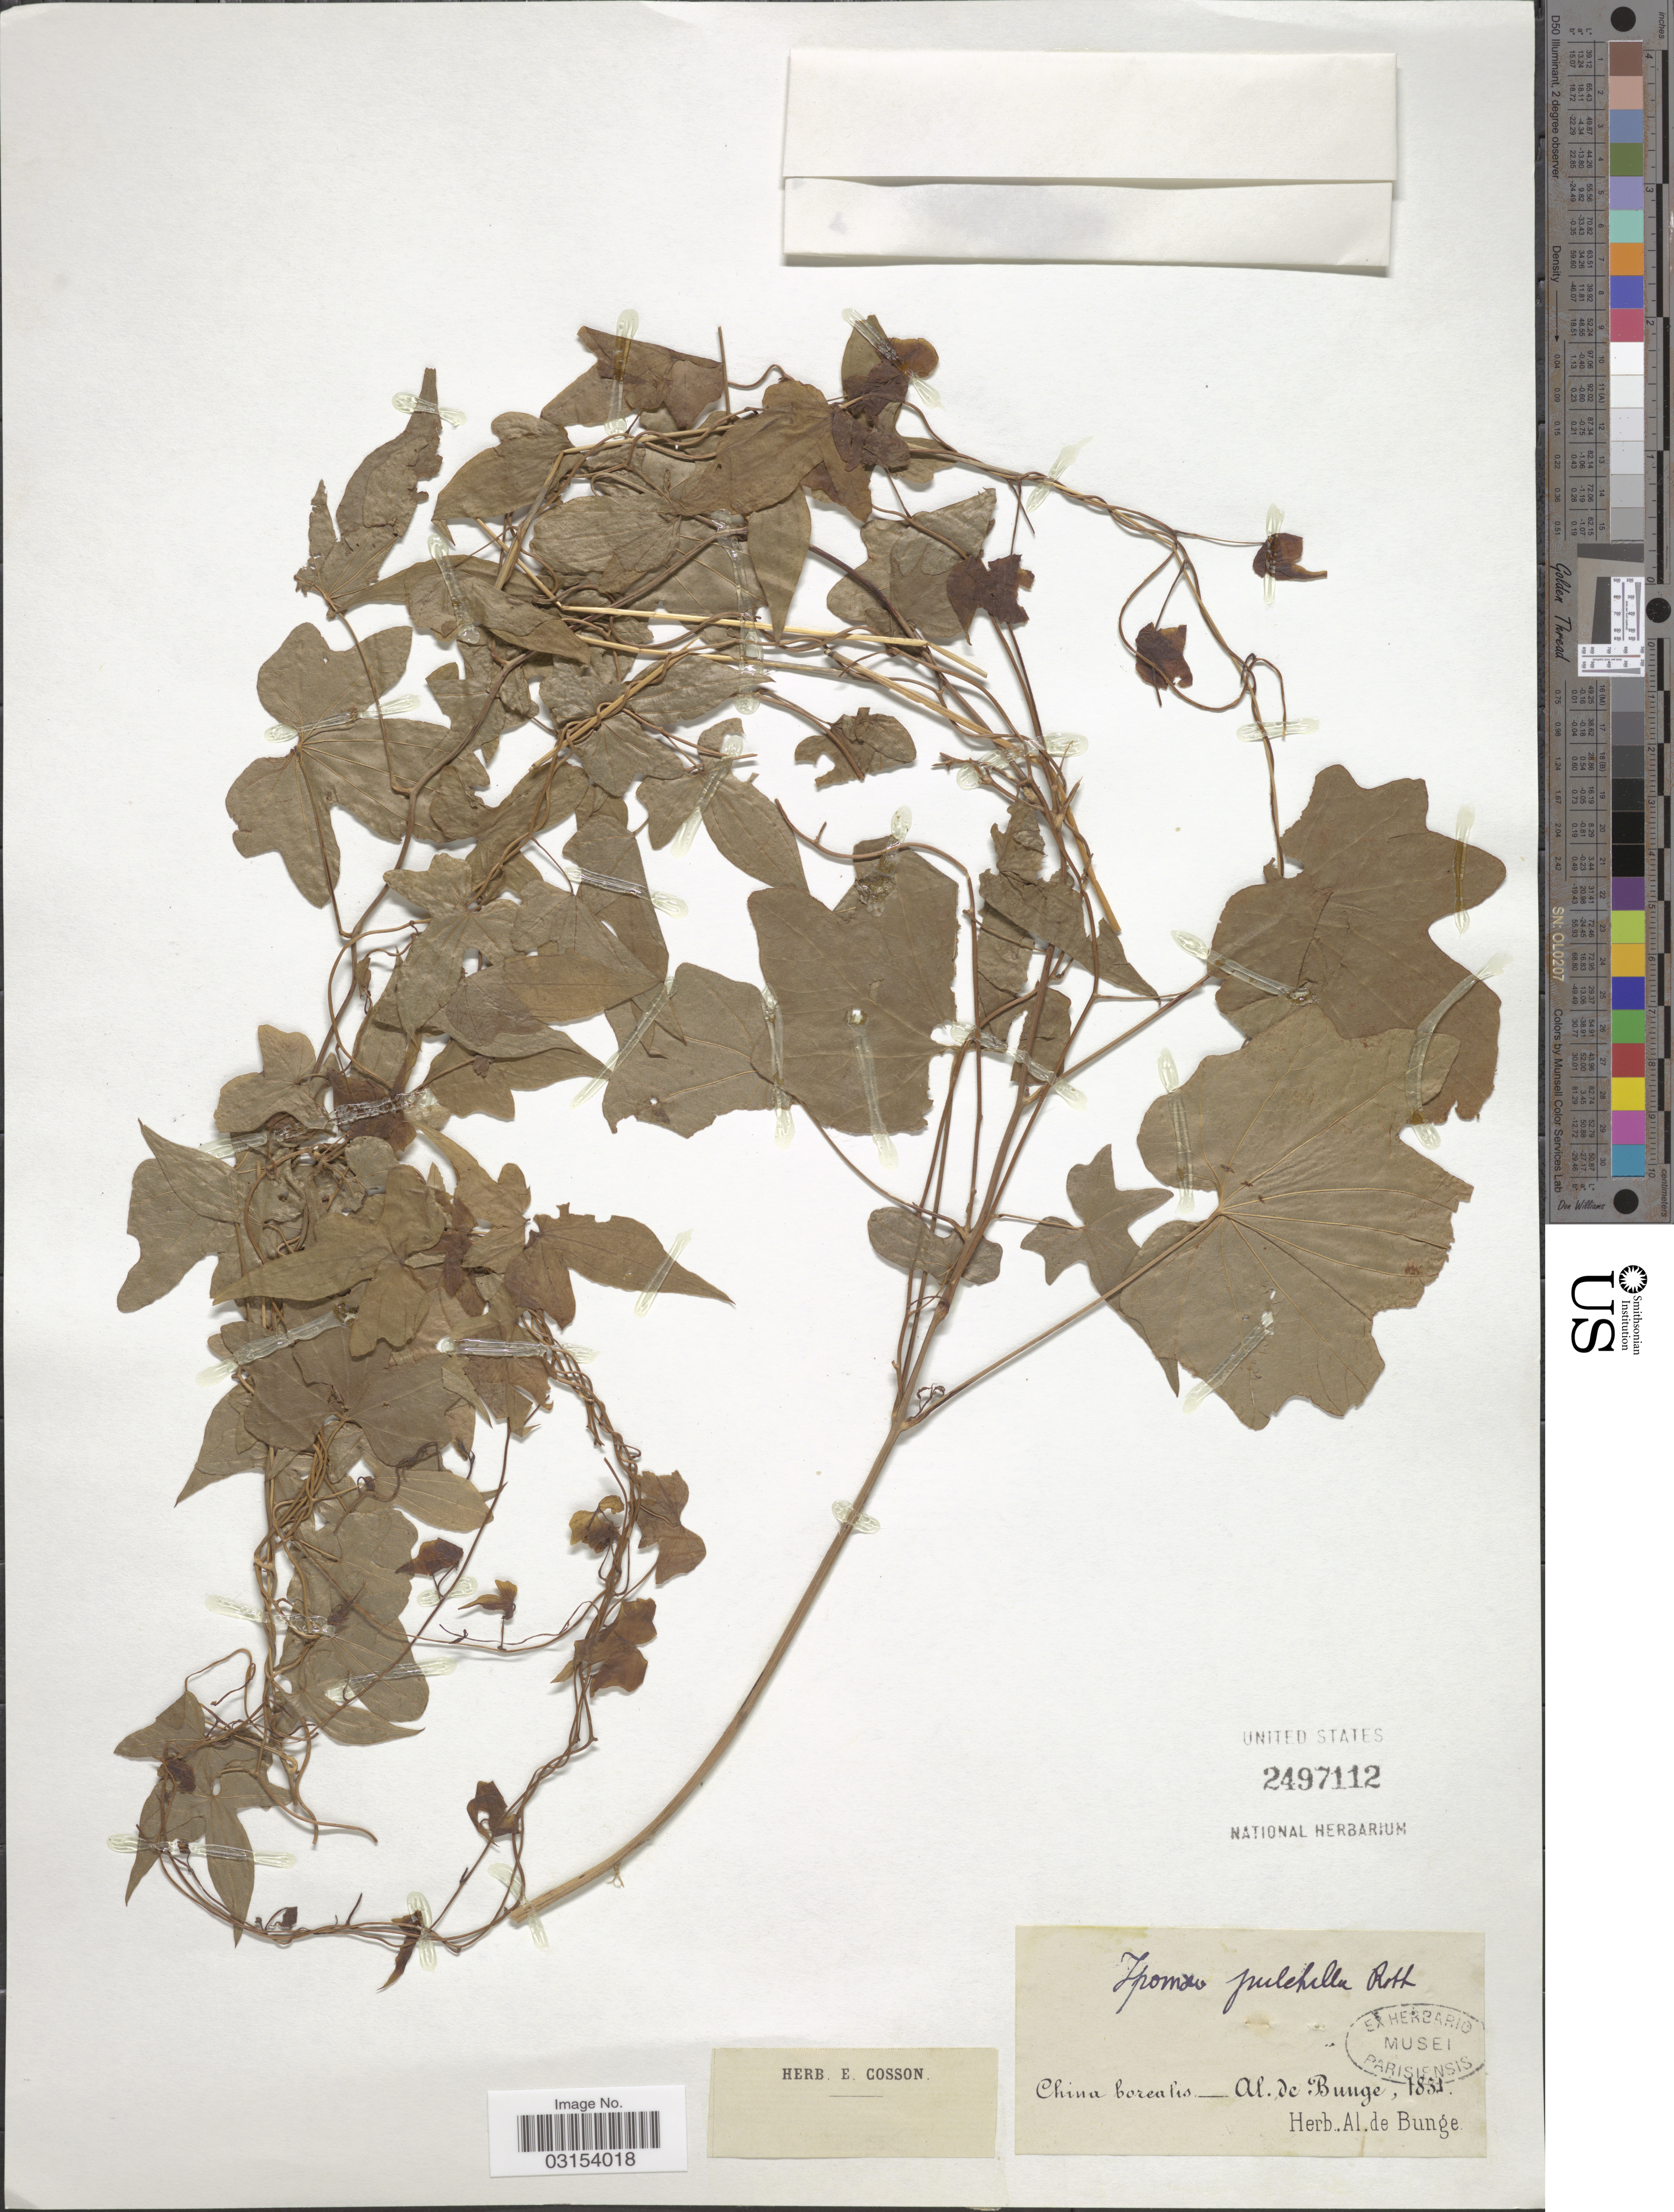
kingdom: Plantae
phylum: Tracheophyta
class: Magnoliopsida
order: Solanales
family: Convolvulaceae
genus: Ipomoea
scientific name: Ipomoea pulchella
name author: A. Roth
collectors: A. de Bunge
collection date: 1831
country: China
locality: China borealis.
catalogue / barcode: US 2497112